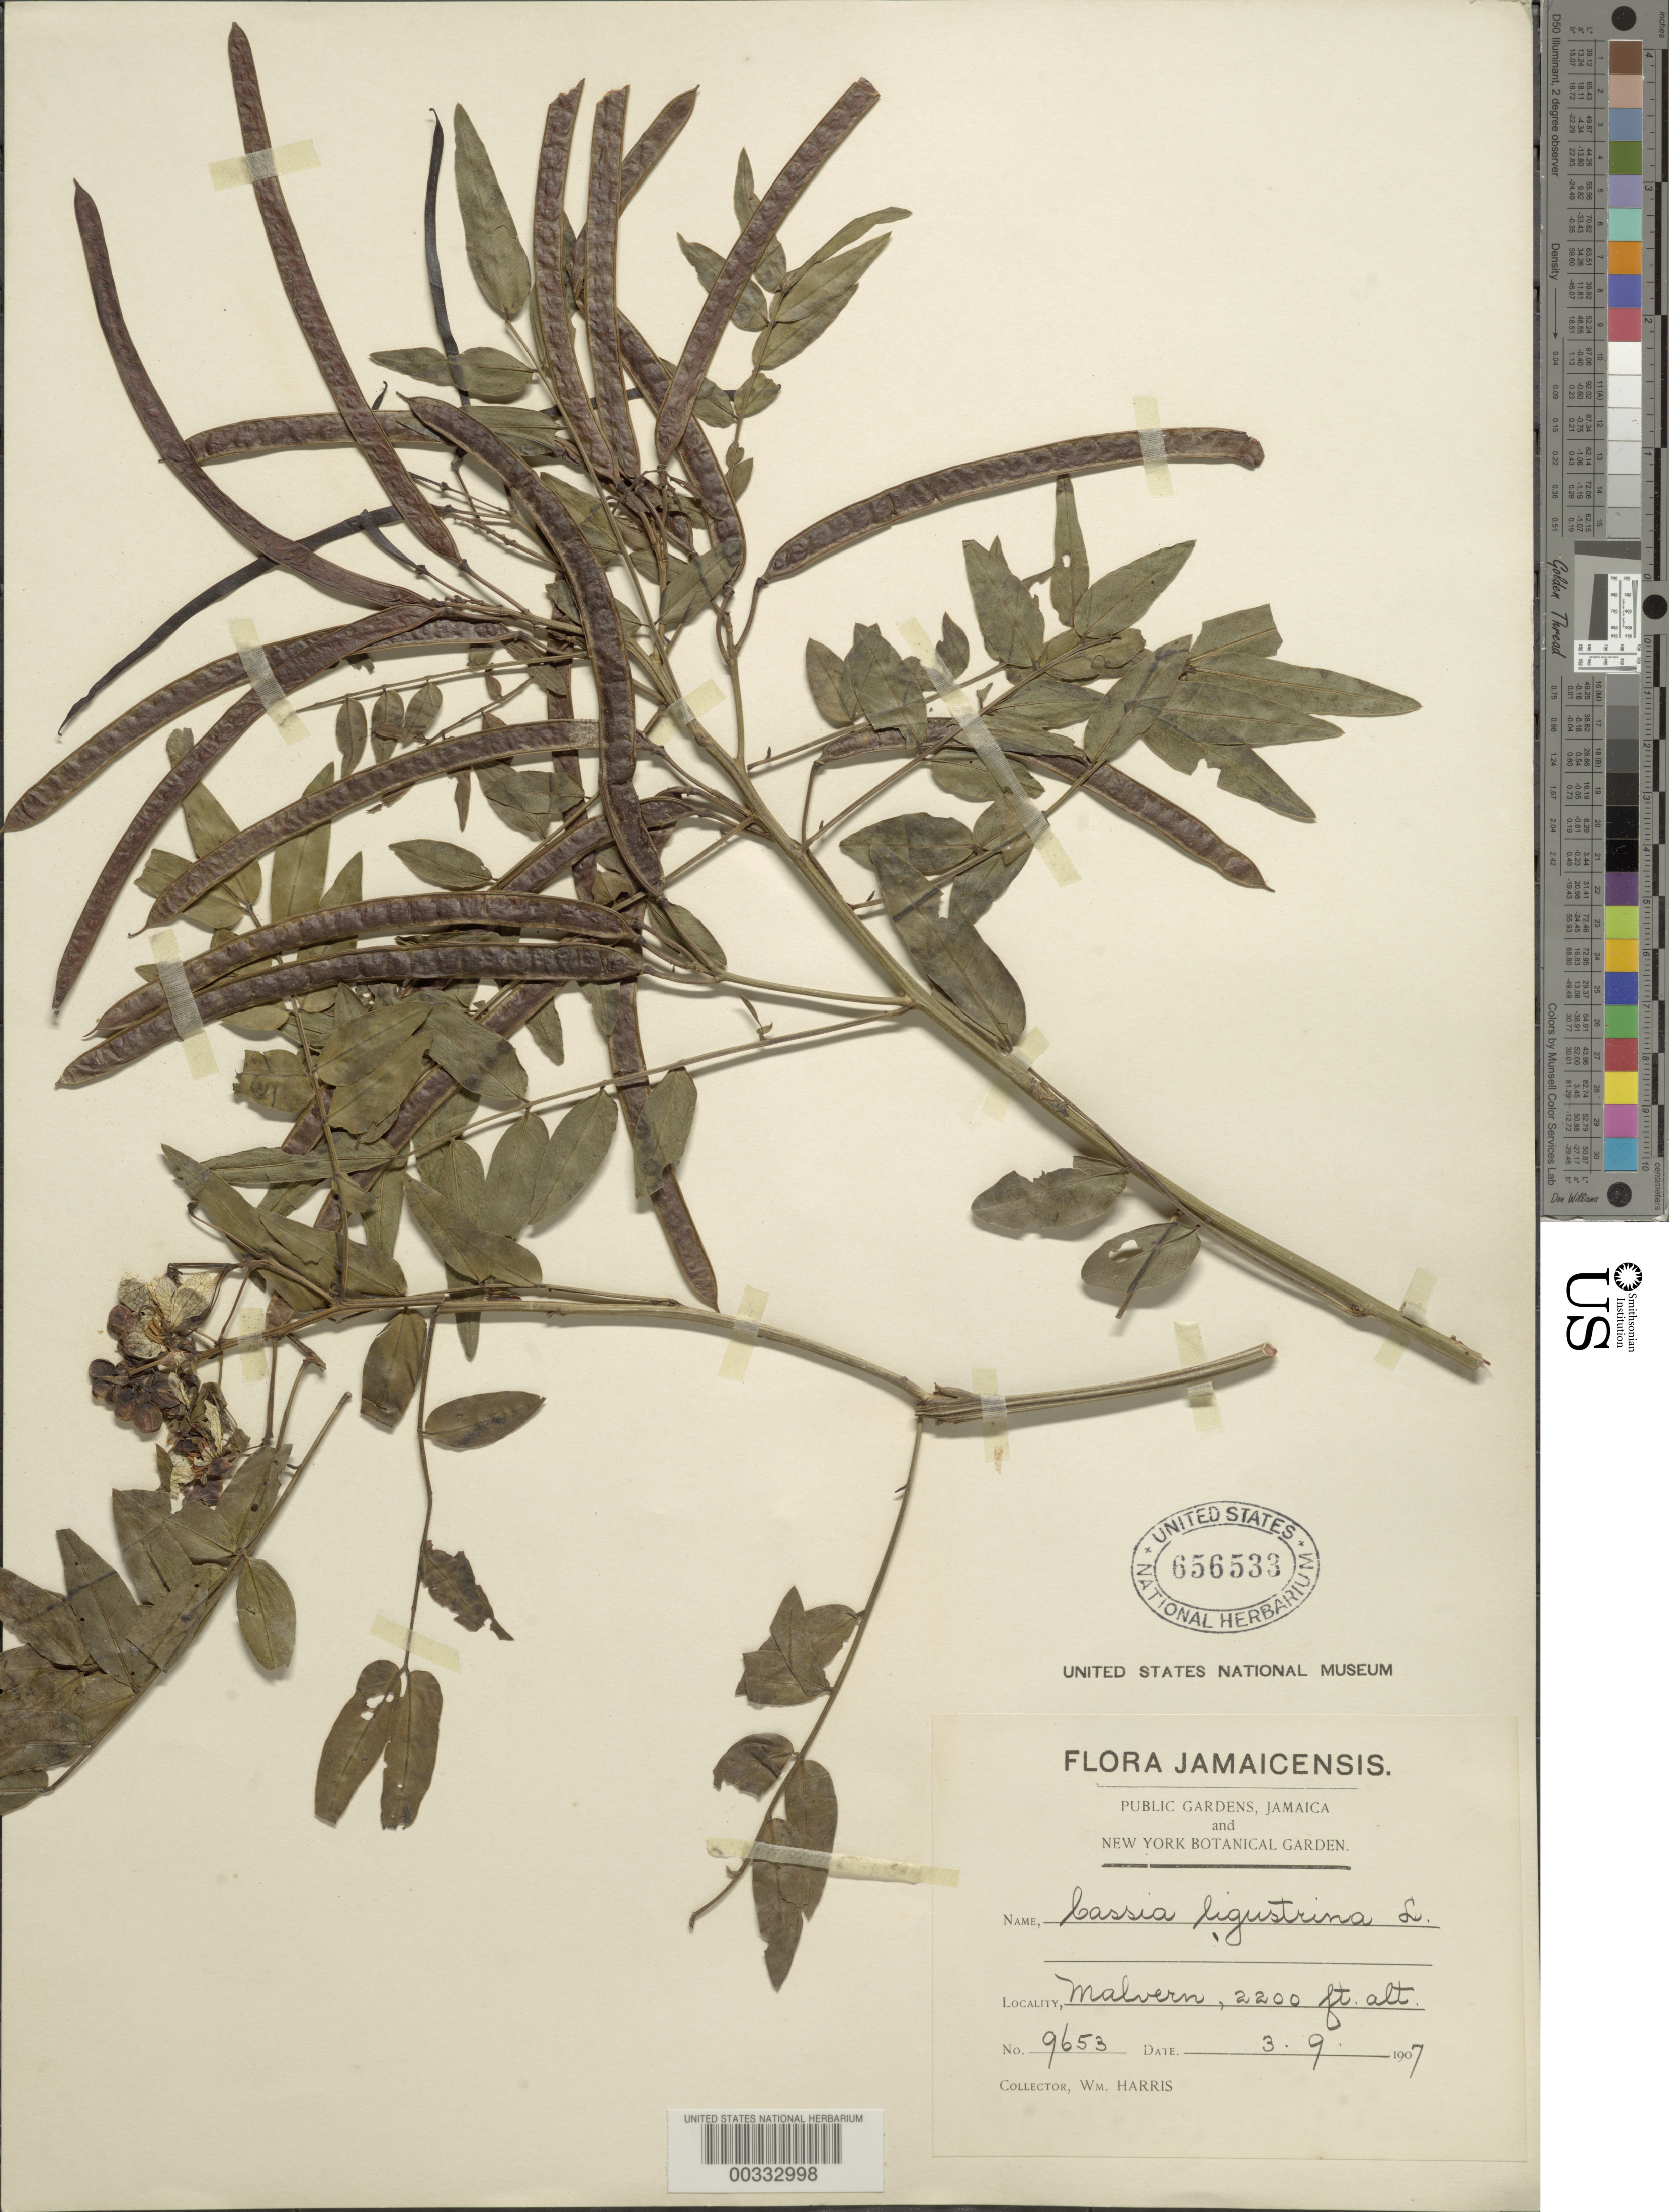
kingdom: Plantae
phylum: Tracheophyta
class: Magnoliopsida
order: Fabales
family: Fabaceae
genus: Senna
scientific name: Senna ligustrina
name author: (L.) H.S. Irwin & Barneby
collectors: W. H. Harris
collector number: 9653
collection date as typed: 03 Sep 1907 to 09 Mar 1907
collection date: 1907-03-09/1907-09-03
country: Jamaica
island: Greater Antilles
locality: Malvern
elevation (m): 671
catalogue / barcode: US 656533